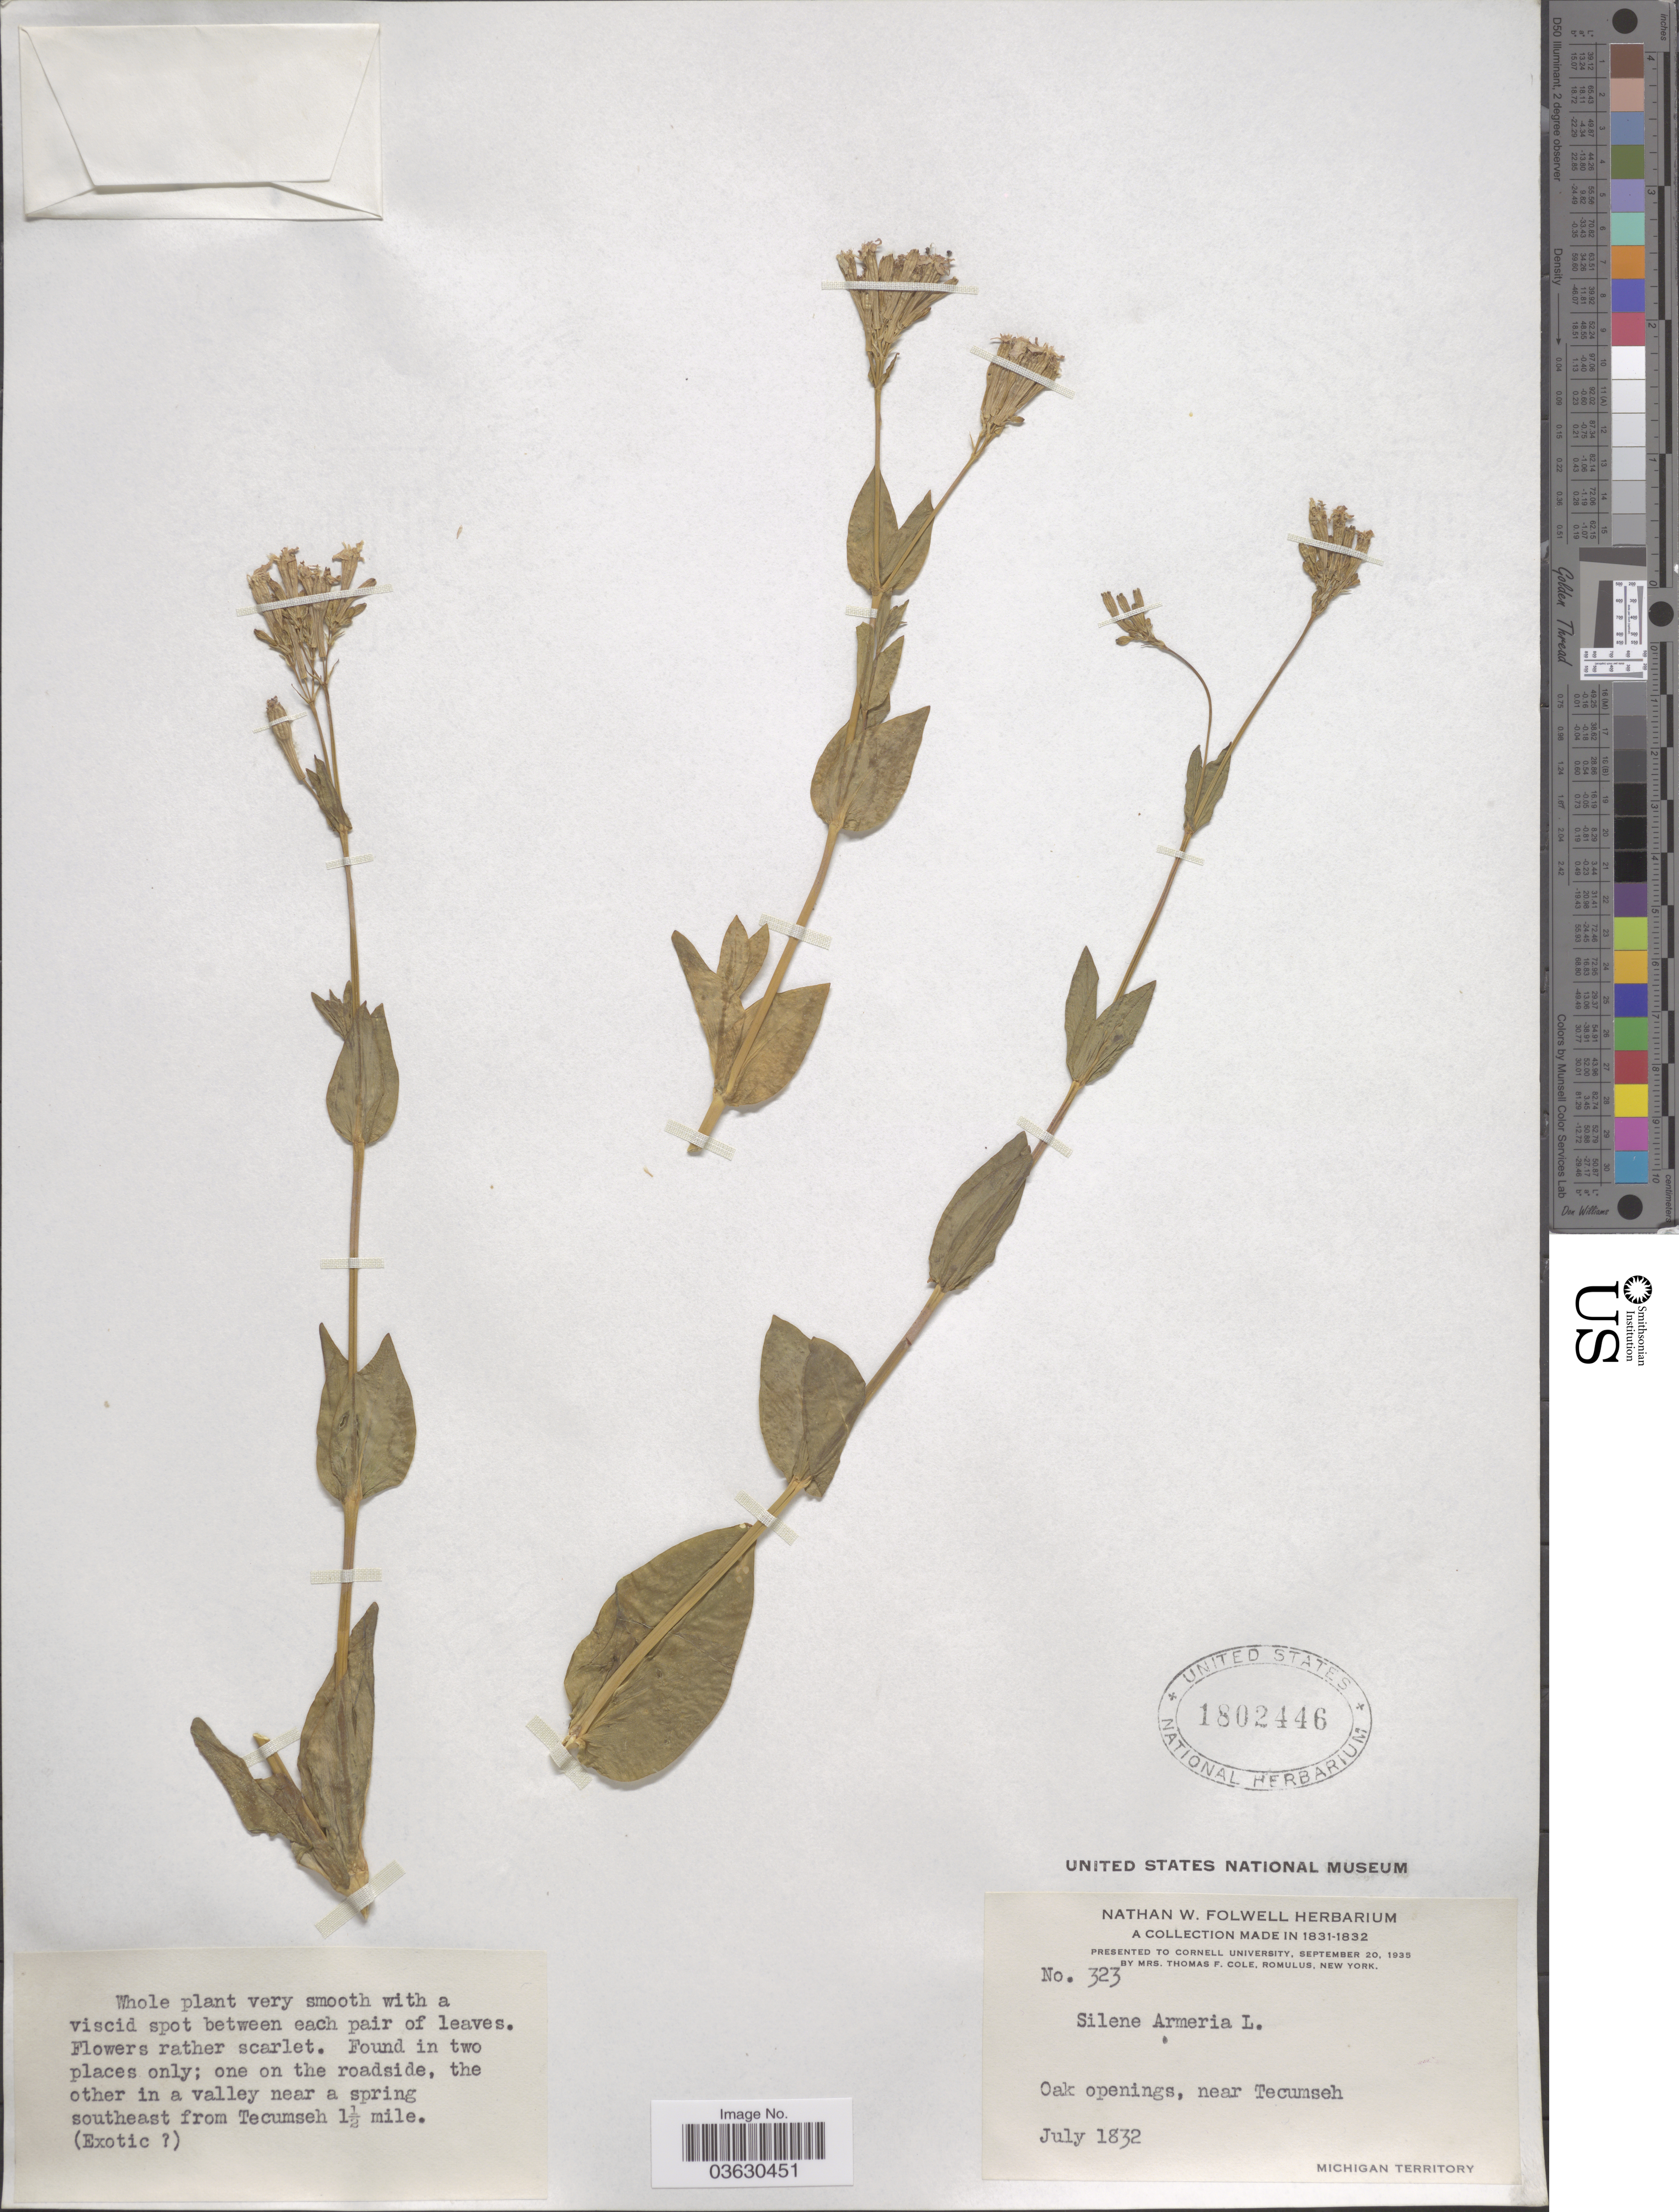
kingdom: Plantae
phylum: Tracheophyta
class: Magnoliopsida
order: Caryophyllales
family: Caryophyllaceae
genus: Atocion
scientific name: Atocion armeria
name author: (L.) Raf.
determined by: U.S. National Herbarium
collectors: ex herb. Nathan W. Folwell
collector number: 323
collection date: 1832-07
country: United States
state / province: Michigan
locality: Oak openings, near Tecumseh. Michigan Territory. Found in two places only; one on the roadside, the other in a valley near a spring southeast from Tecumseh 1½ mile.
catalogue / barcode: US 1802446